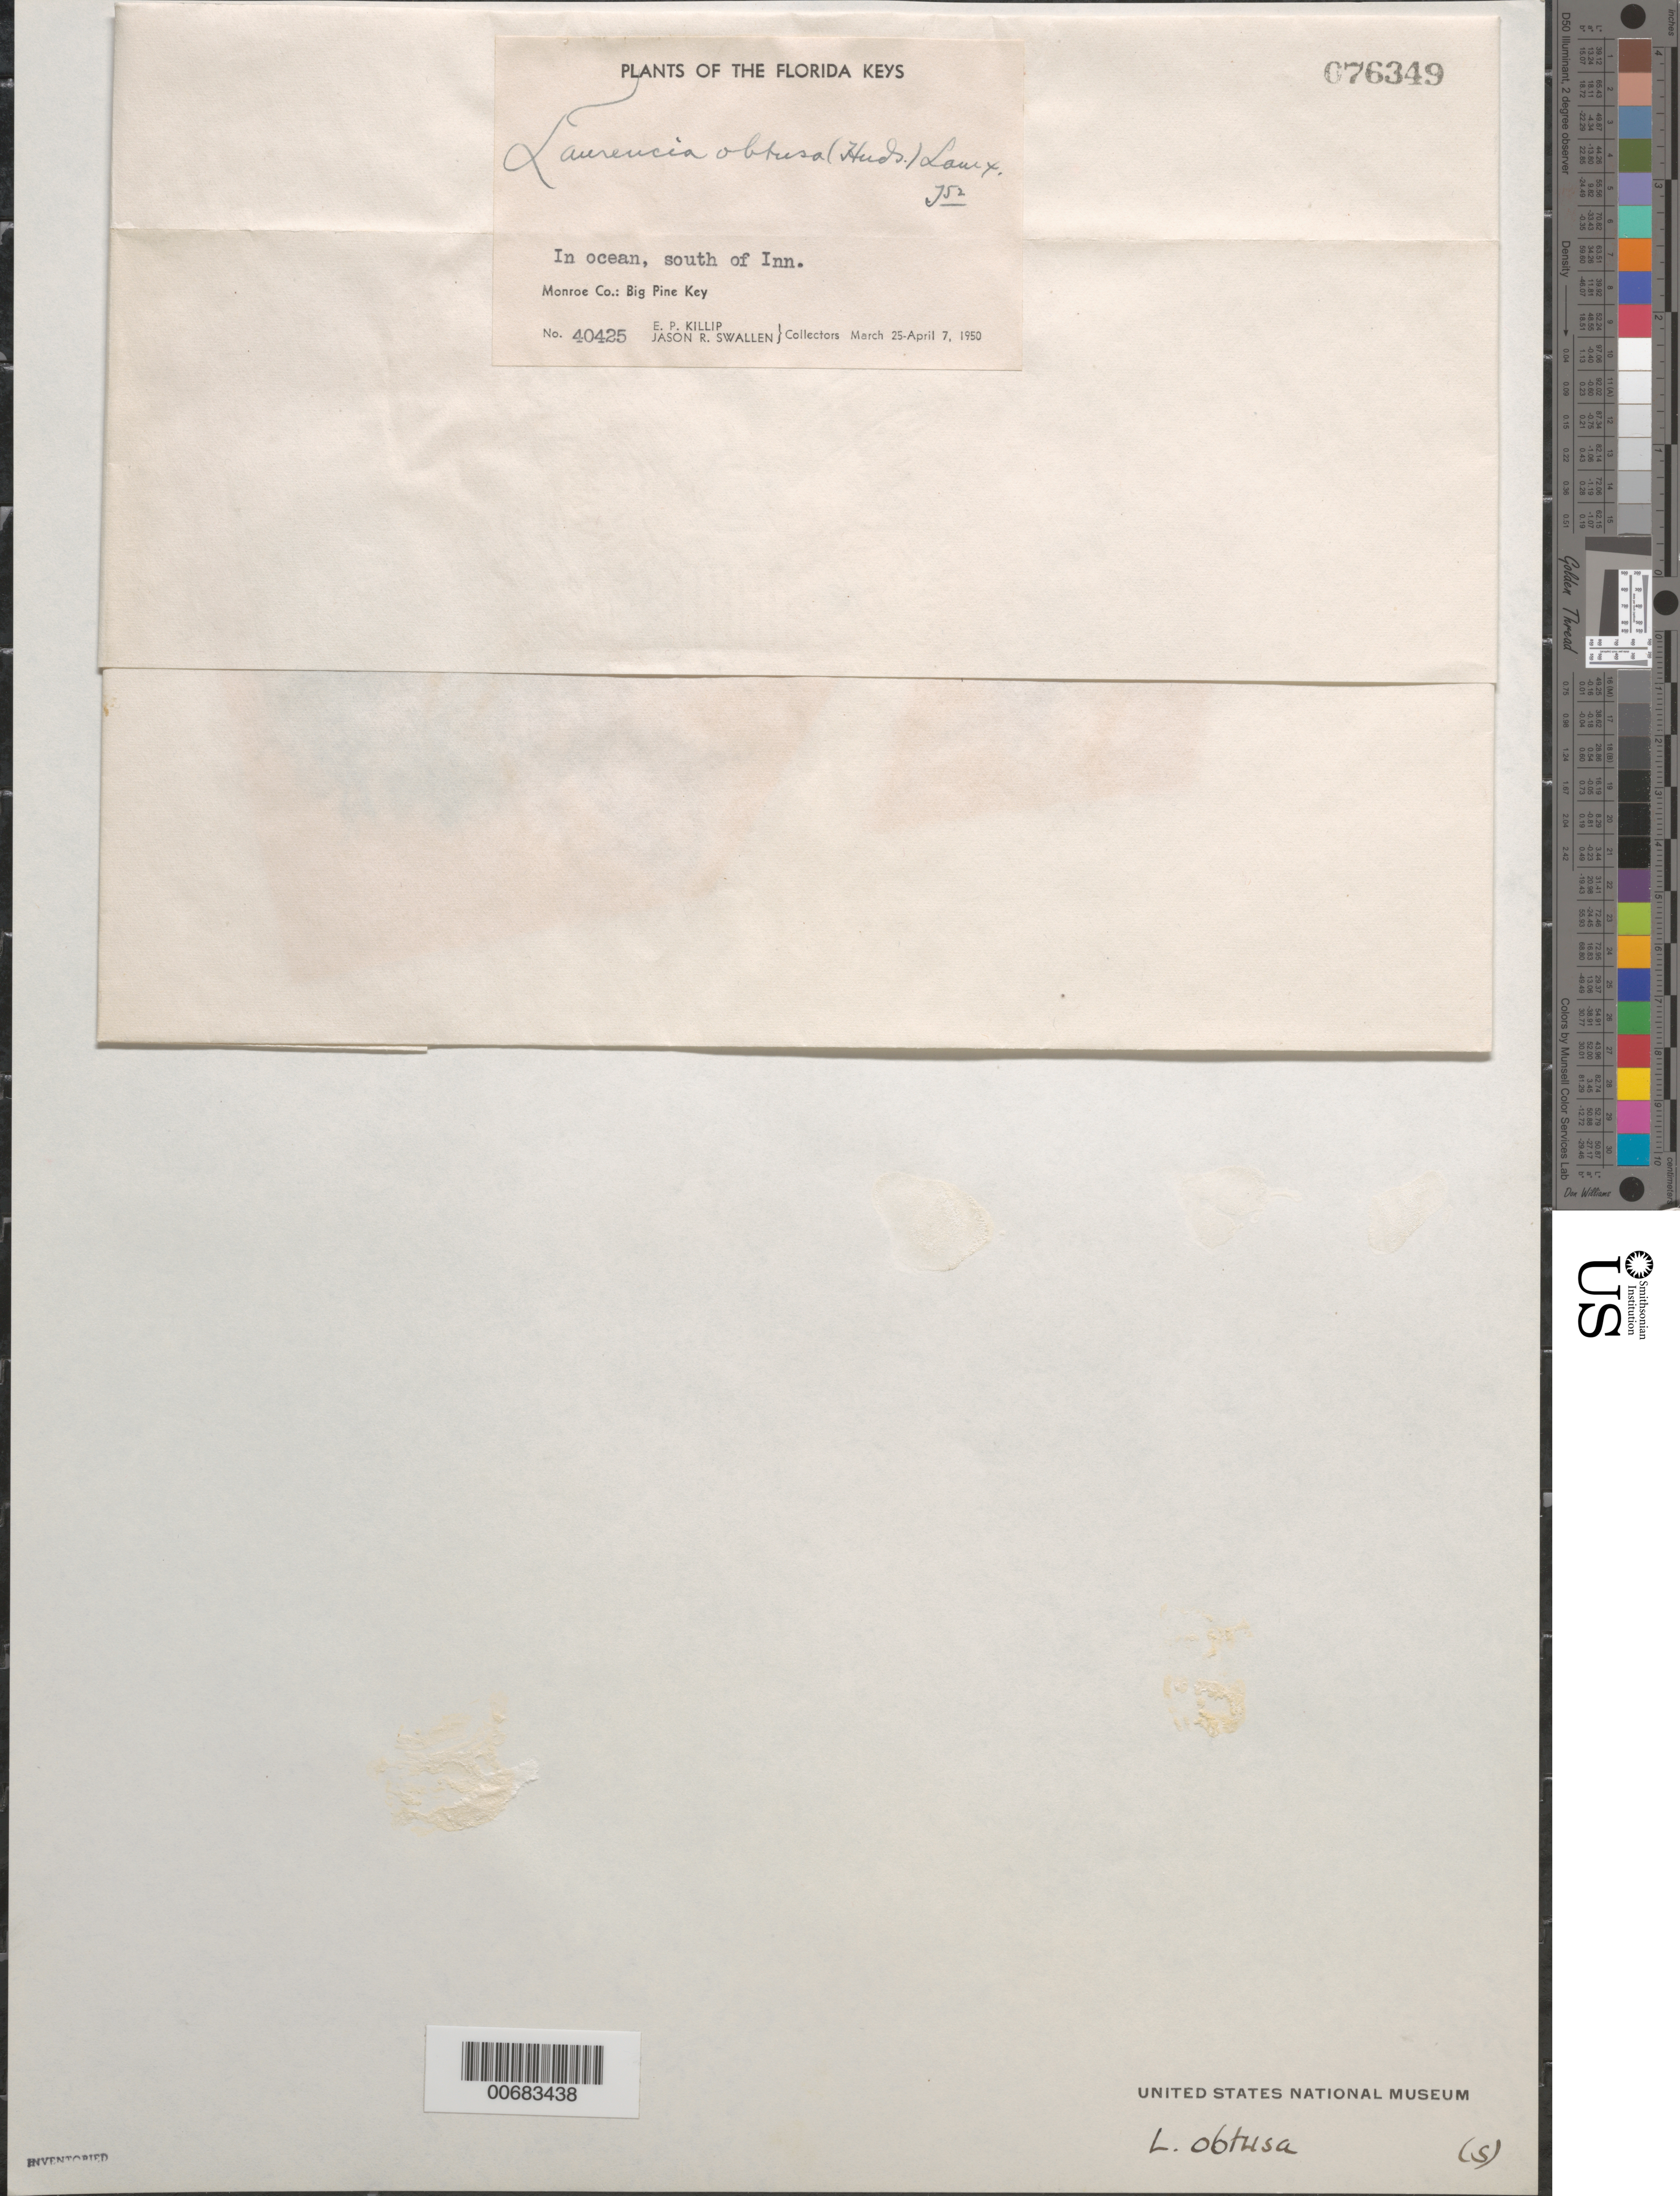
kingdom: Plantae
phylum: Rhodophyta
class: Florideophyceae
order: Ceramiales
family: Rhodomelaceae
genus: Laurencia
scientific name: Laurencia obtusa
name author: (Huds.) J.V.Lamouroux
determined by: Taylor, William R.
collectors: E. P. Killip & J. R. Swallen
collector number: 40425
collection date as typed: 25 Mar 1950 to 07 Apr 1950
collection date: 1950-03-25/1950-04-07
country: United States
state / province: Florida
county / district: Monroe County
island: Big Pine Key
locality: South of Big Pine Inn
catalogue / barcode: US 76349